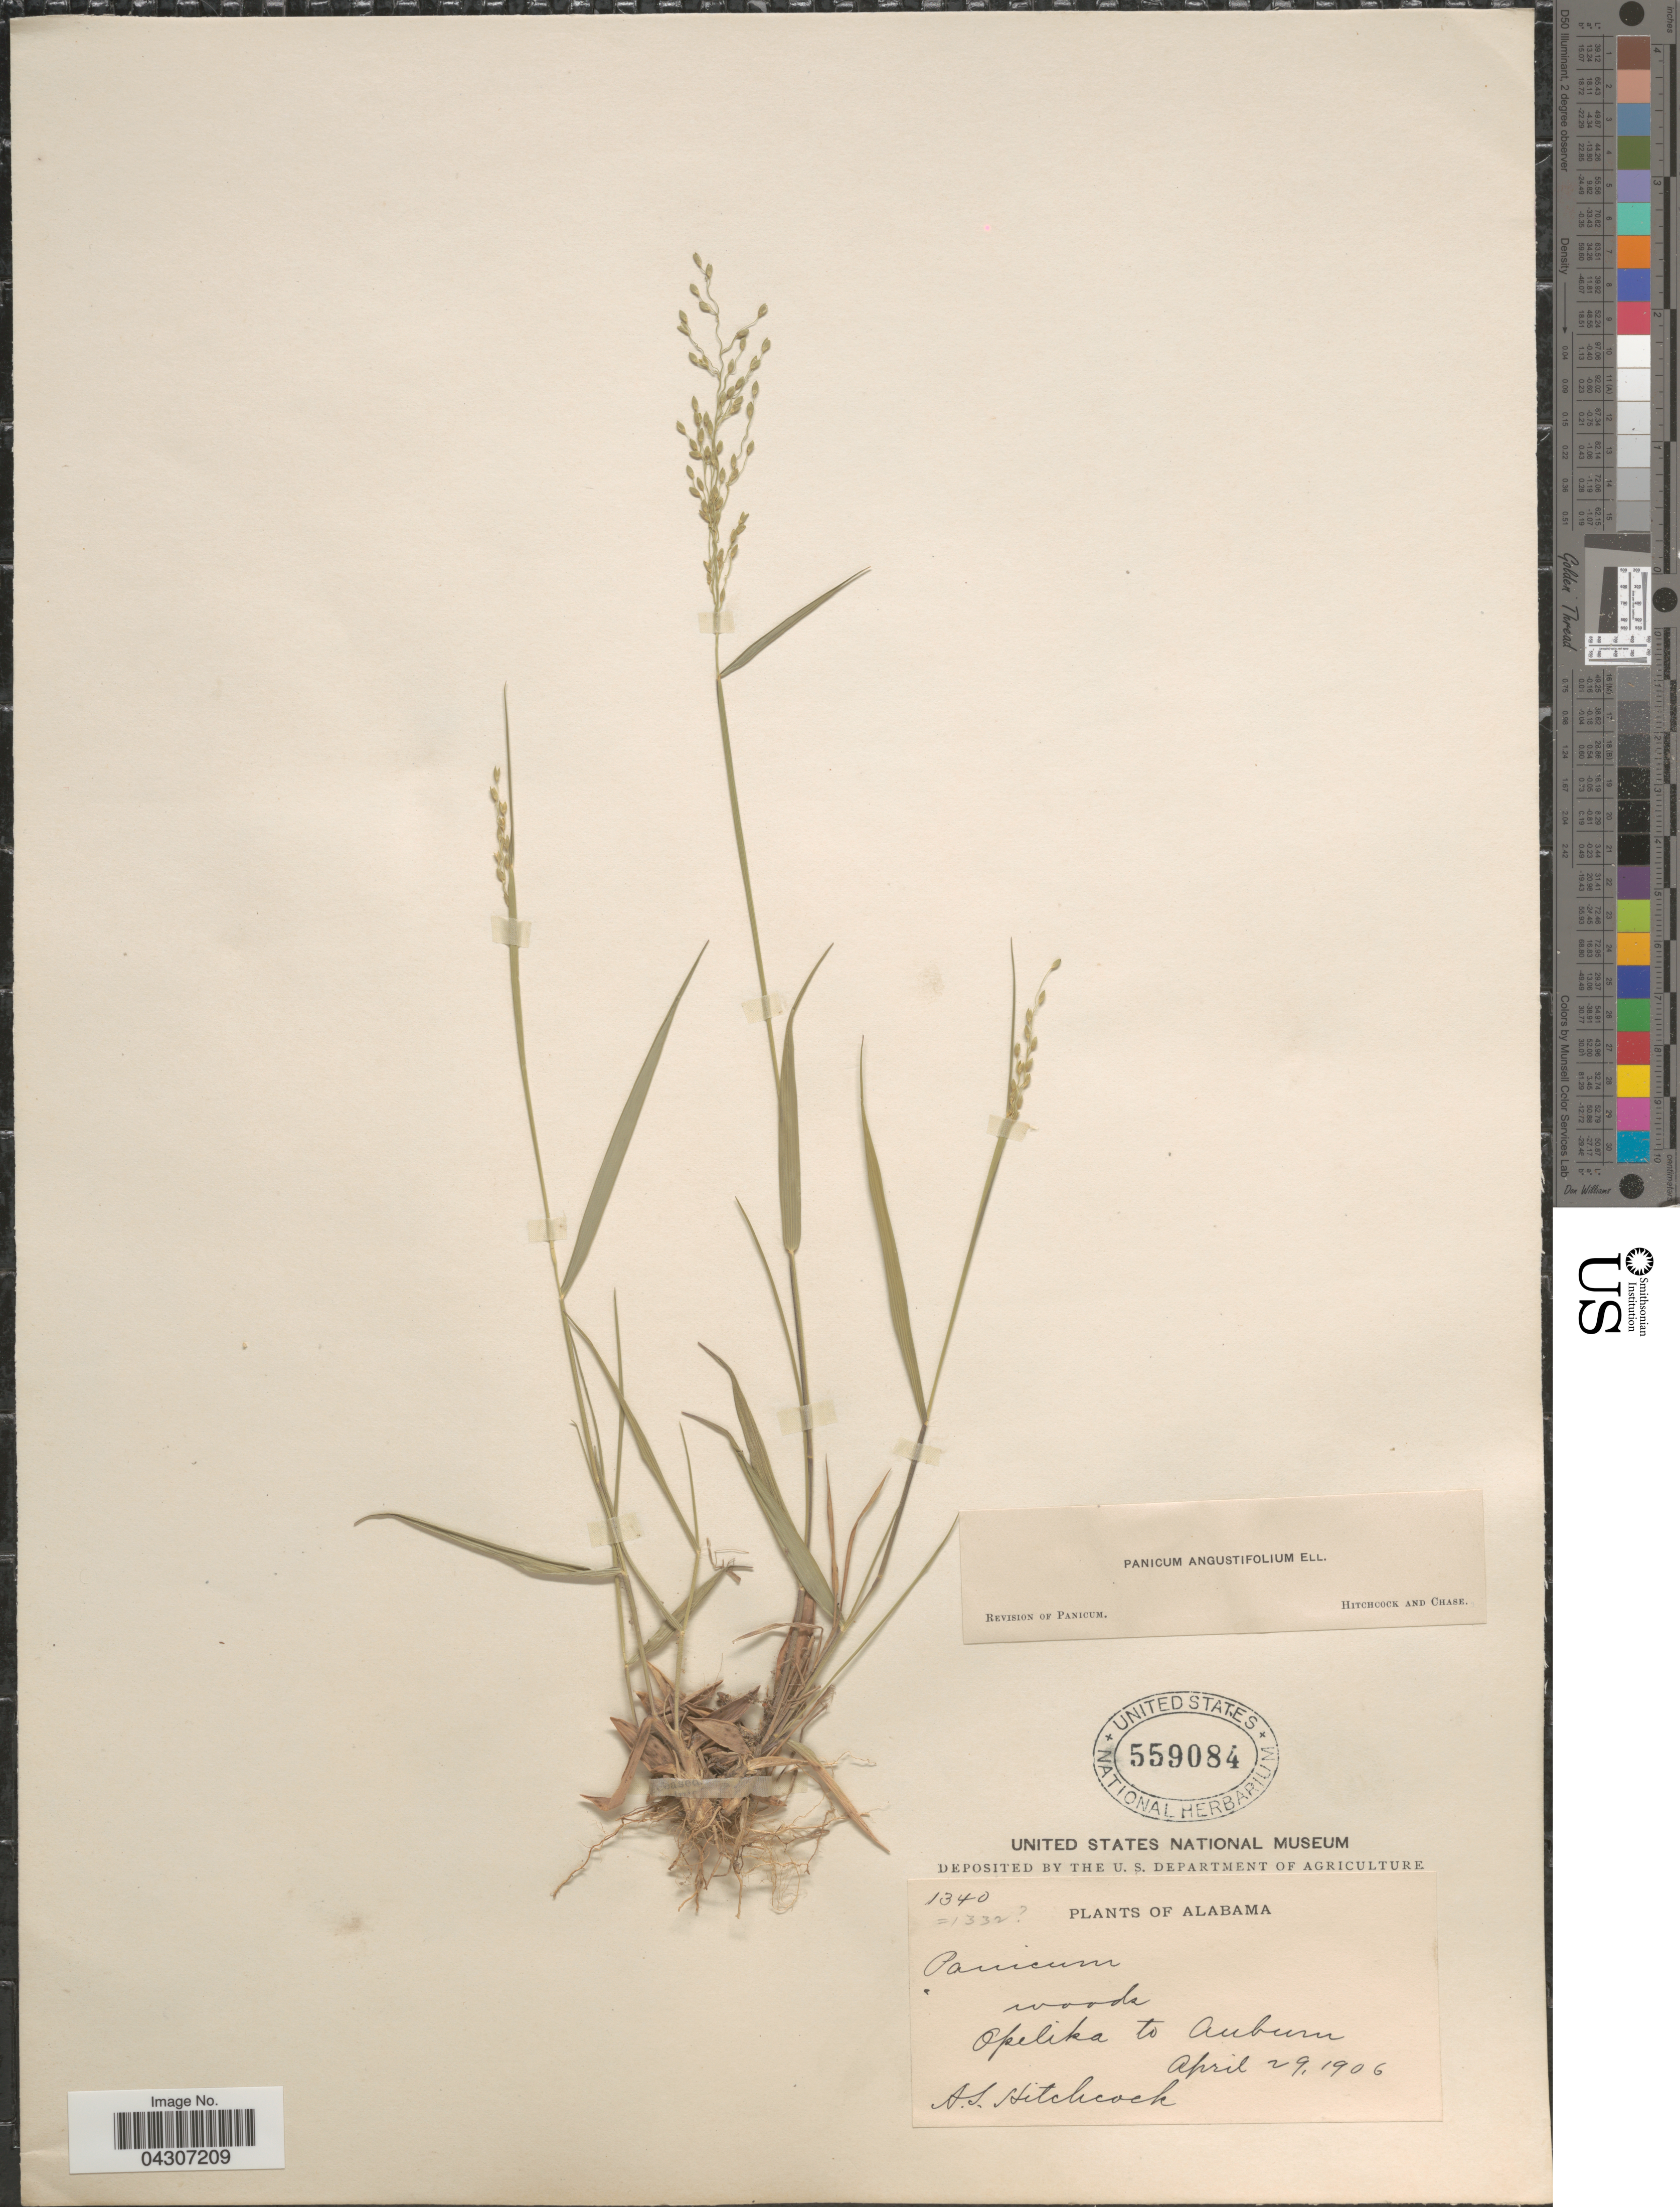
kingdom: Plantae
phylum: Tracheophyta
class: Liliopsida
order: Poales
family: Poaceae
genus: Dichanthelium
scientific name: Dichanthelium aciculare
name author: (Desv. ex Poir.) Gould & C.A. Clark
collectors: A. S. Hitchcock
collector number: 1340/1332?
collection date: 1906-04-29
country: United States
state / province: Alabama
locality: Opelika to Auburn.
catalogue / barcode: US 559084